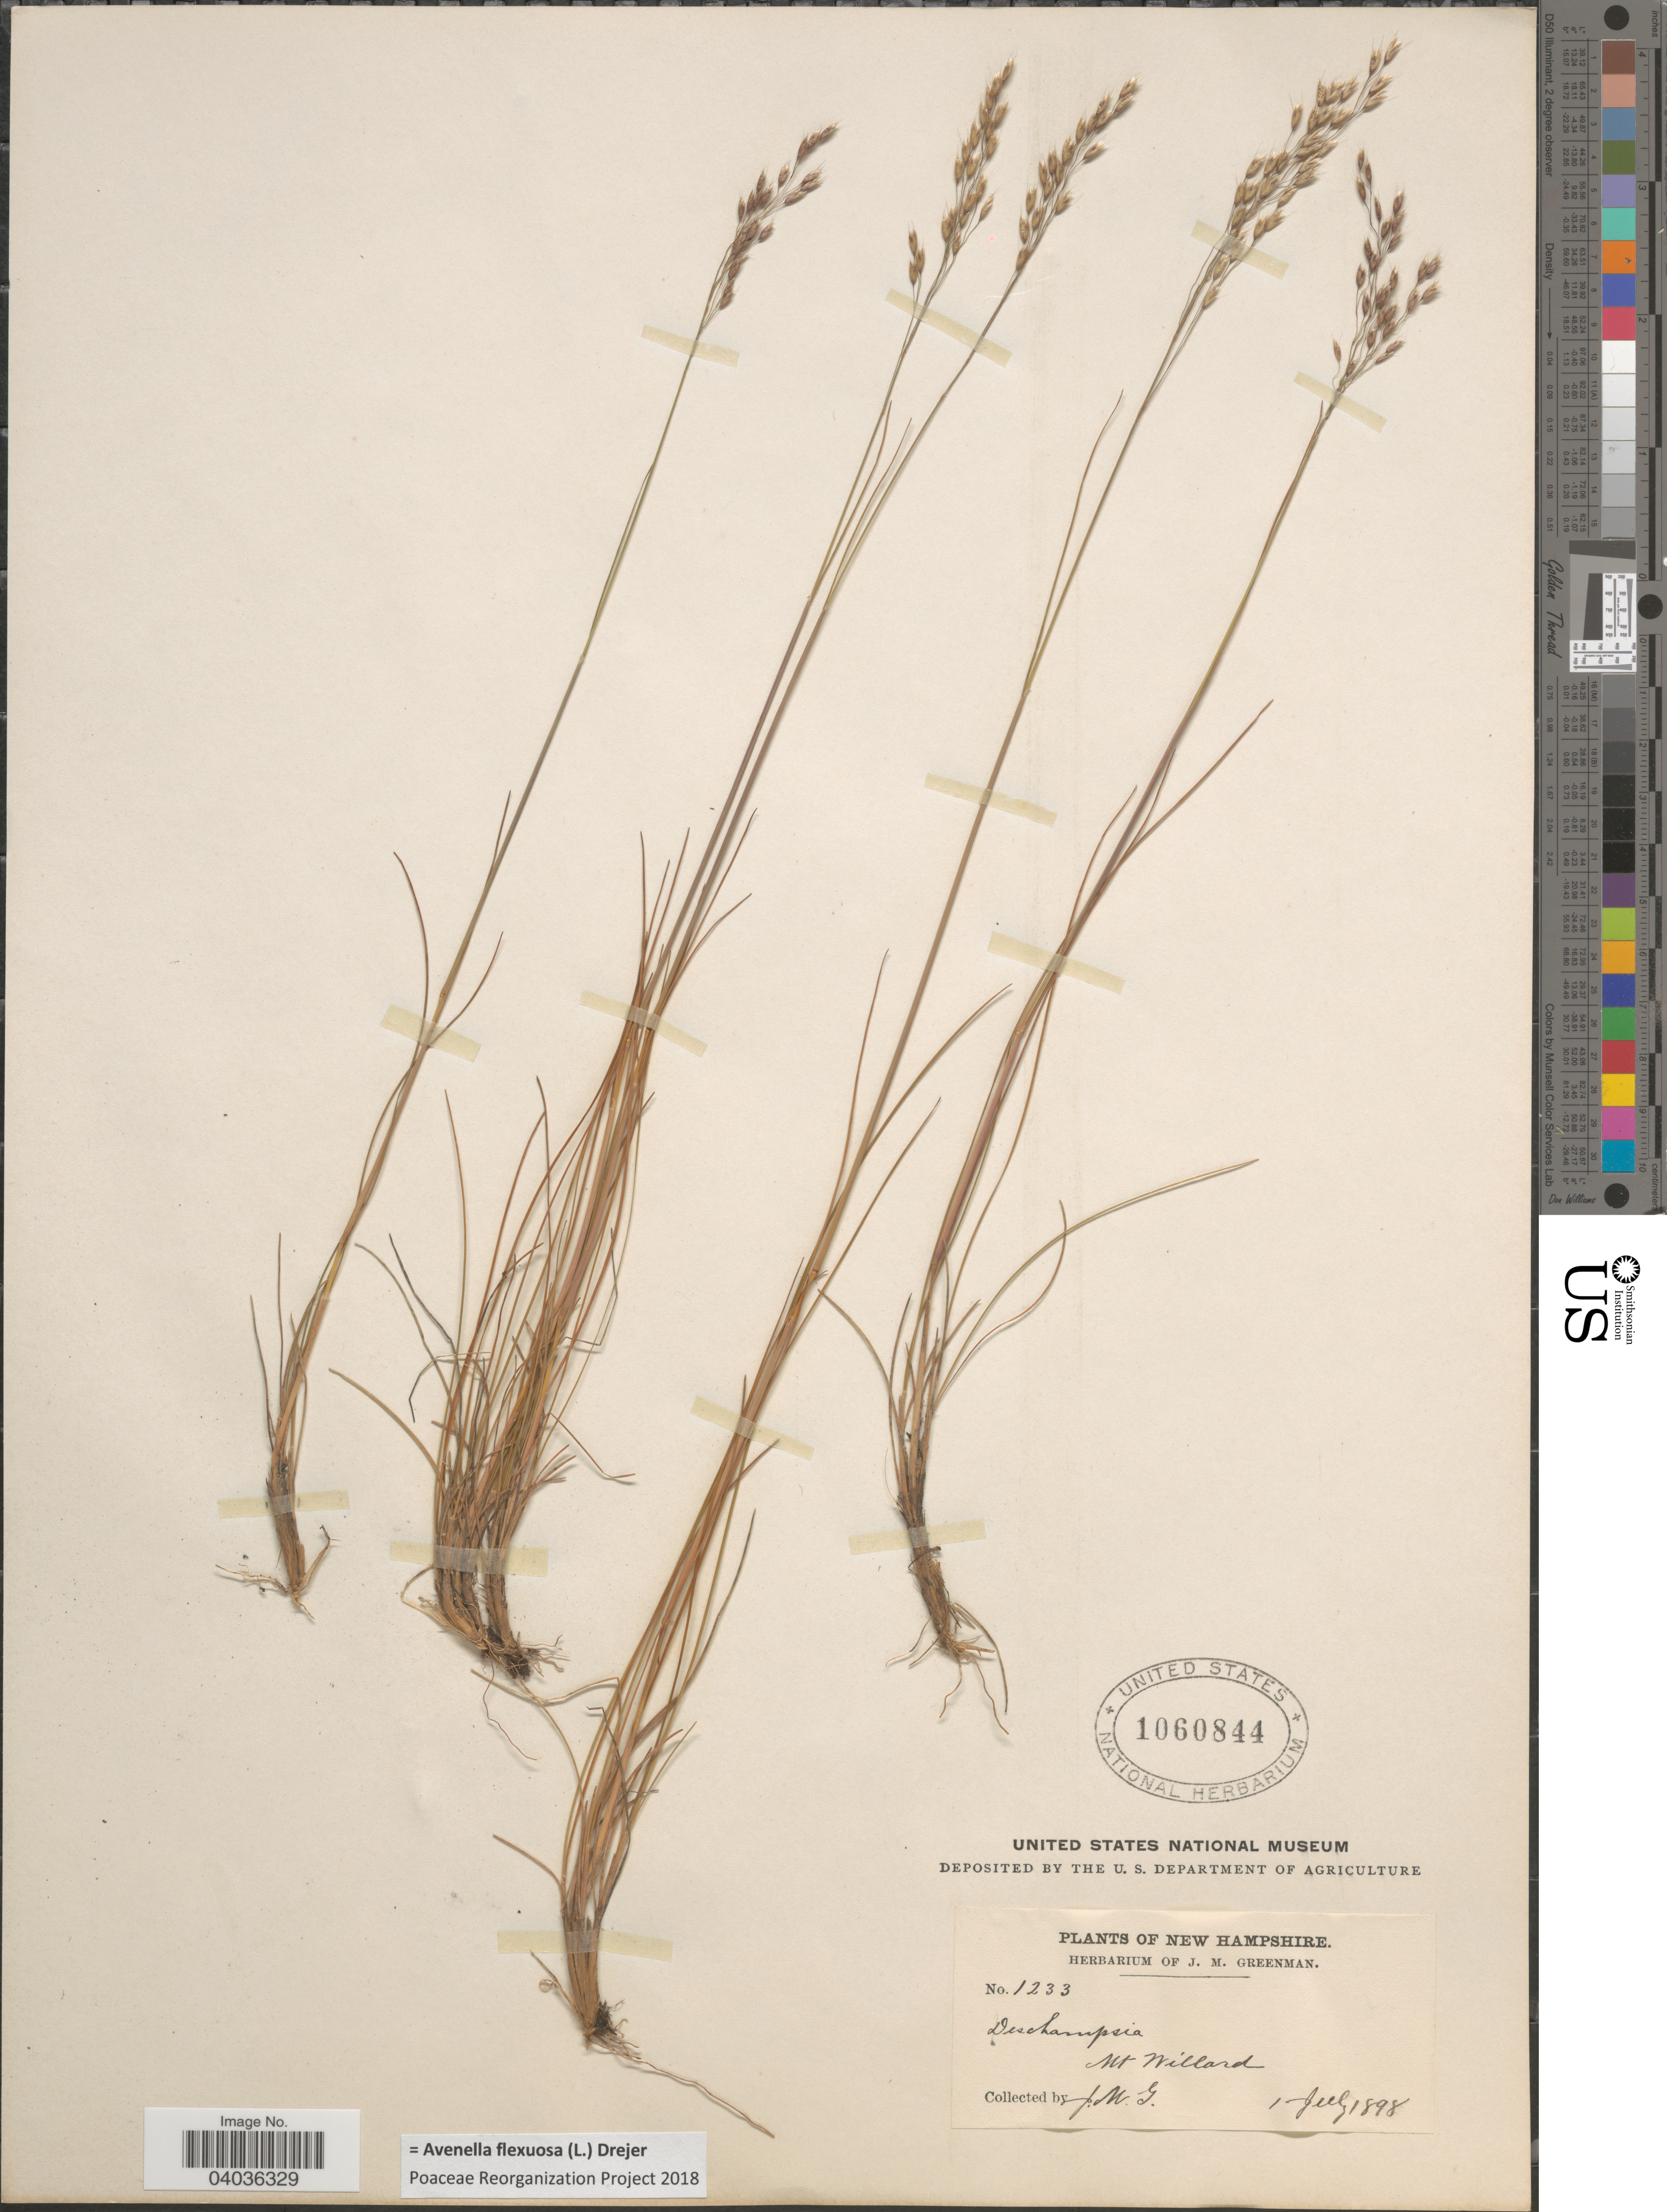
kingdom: Plantae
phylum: Tracheophyta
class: Liliopsida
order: Poales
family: Poaceae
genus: Avenella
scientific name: Avenella flexuosa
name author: (L.) Drejer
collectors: J. M. Greenman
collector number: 1233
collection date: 1898-07-01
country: United States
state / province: New Hampshire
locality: Mt. Willard.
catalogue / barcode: US 1060844